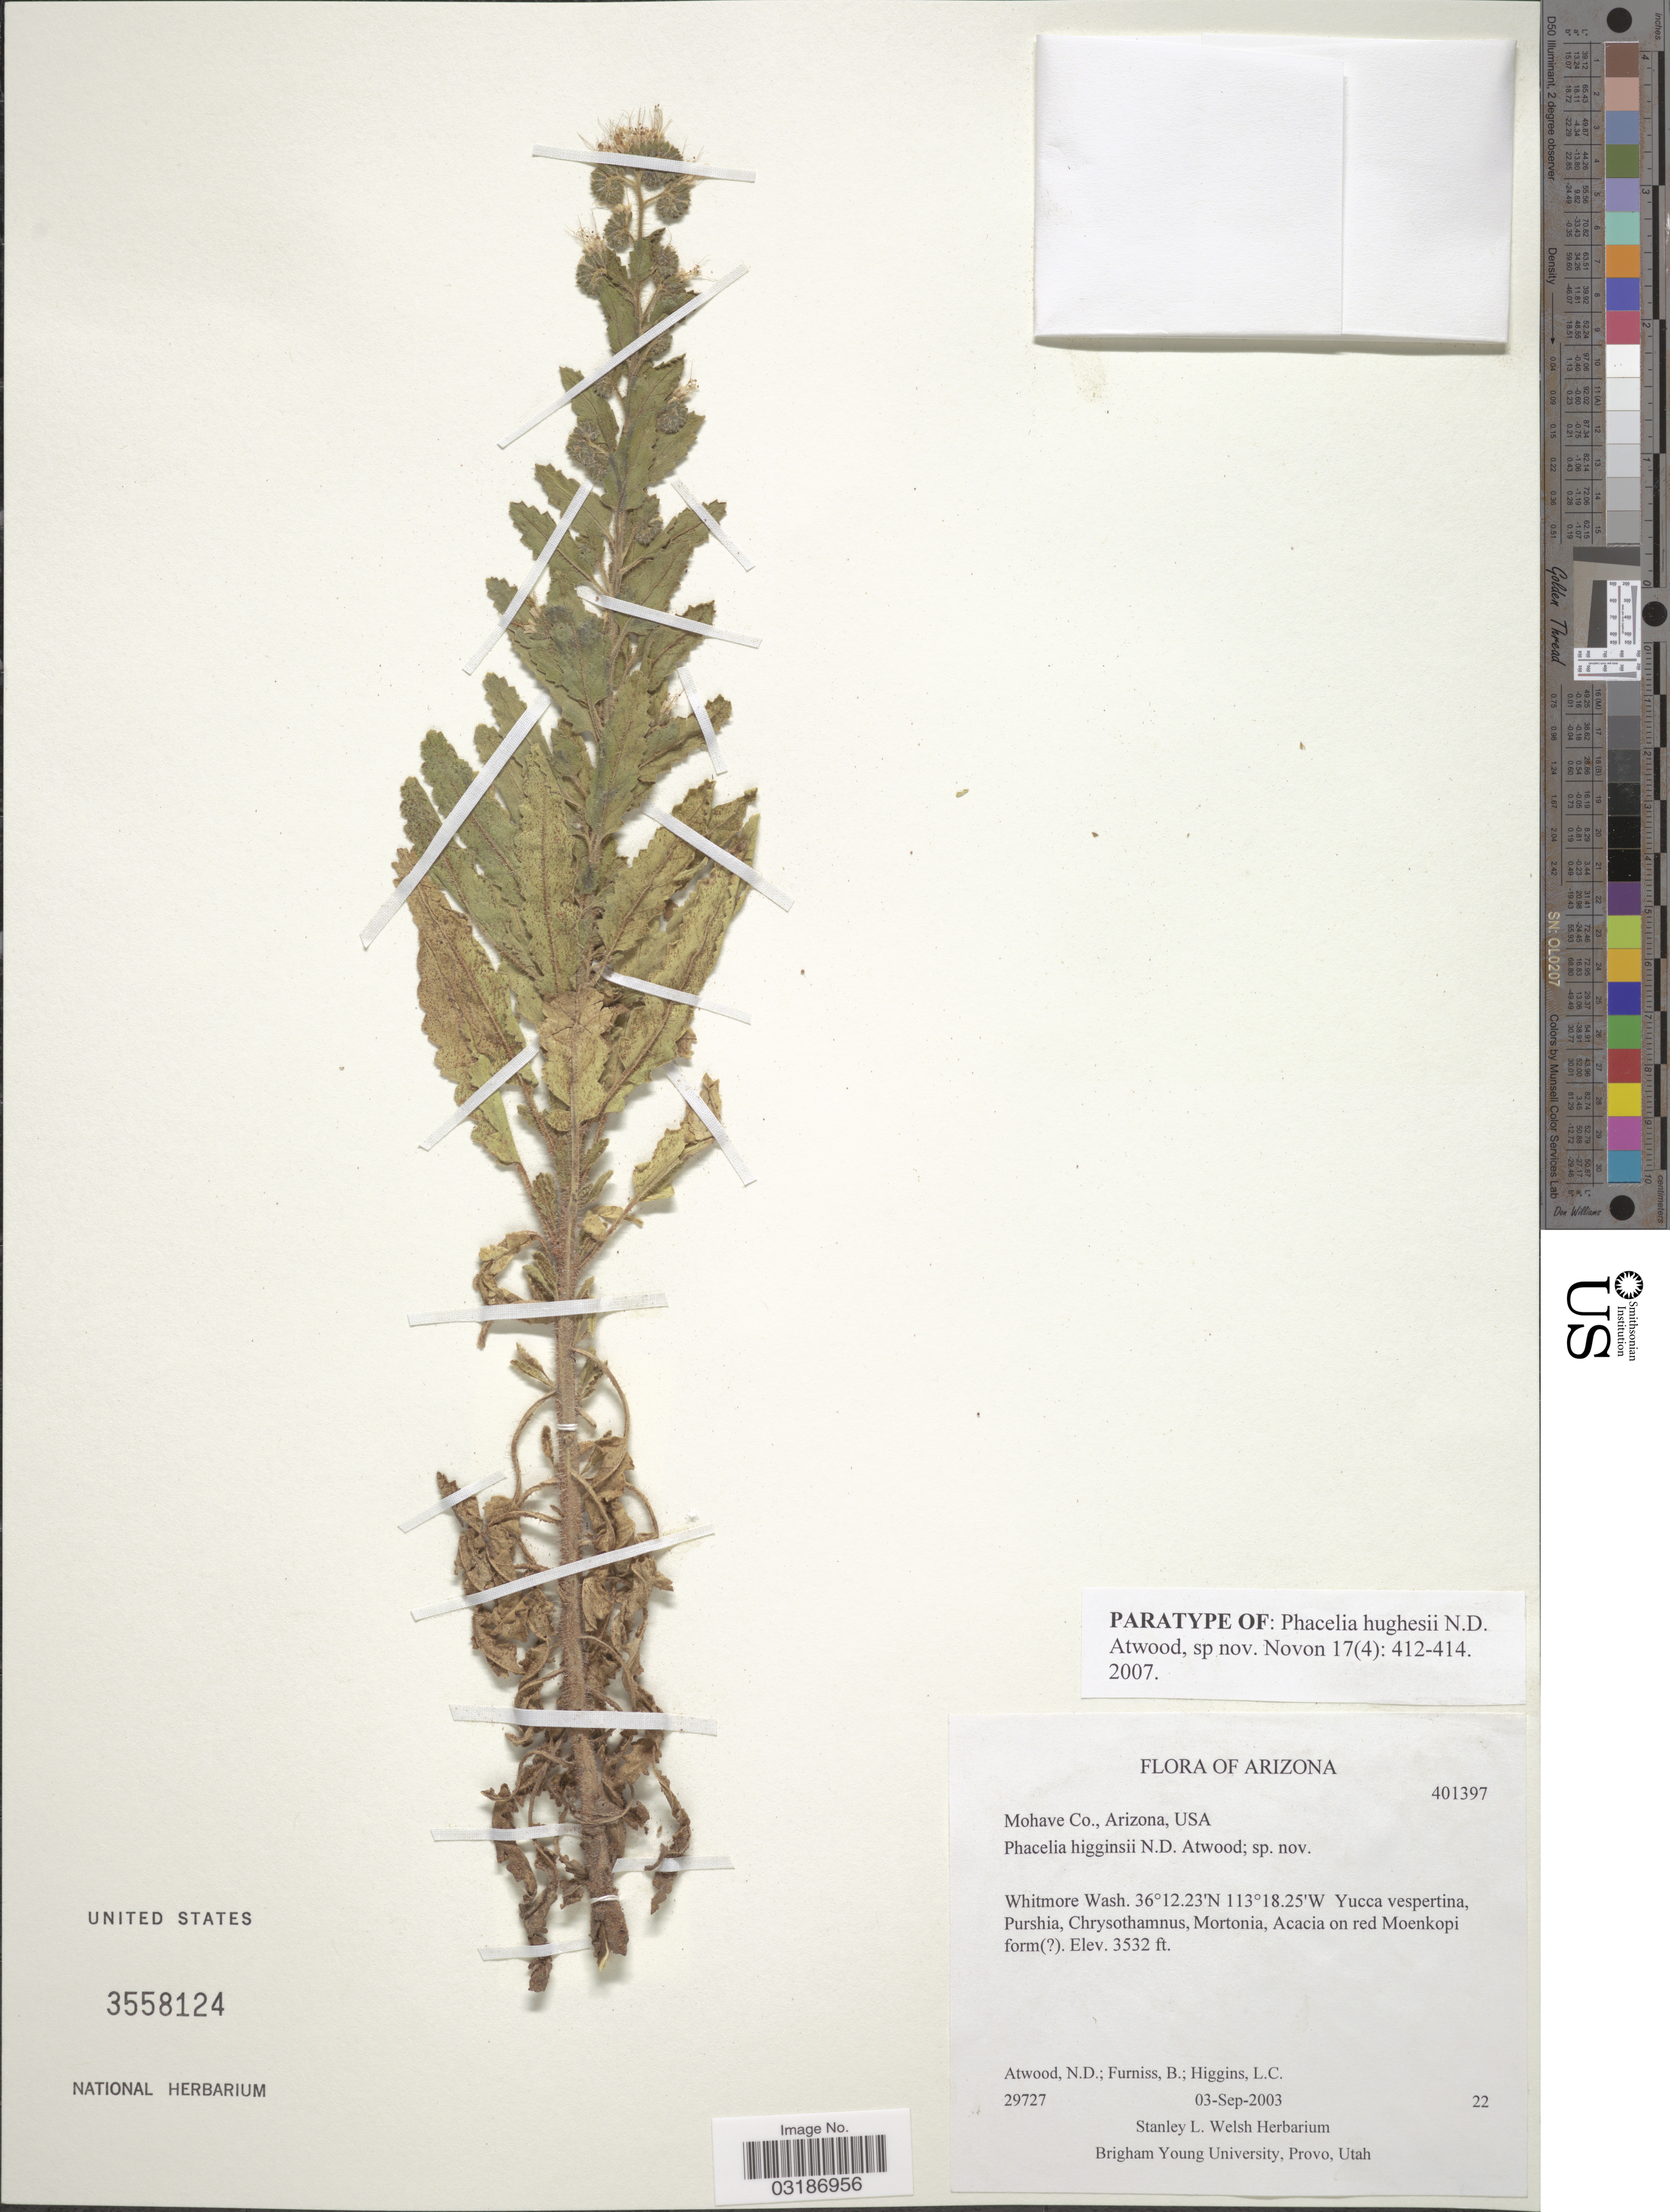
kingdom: Plantae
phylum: Tracheophyta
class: Magnoliopsida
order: Boraginales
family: Hydrophyllaceae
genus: Phacelia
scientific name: Phacelia hughesii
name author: Atwood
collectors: N. Atwood, B. Furniss & L. Higgins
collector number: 29727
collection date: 2003-09-03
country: United States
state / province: Arizona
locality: Mohave Co. Whitmore Wash.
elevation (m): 1077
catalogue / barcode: US 3558124